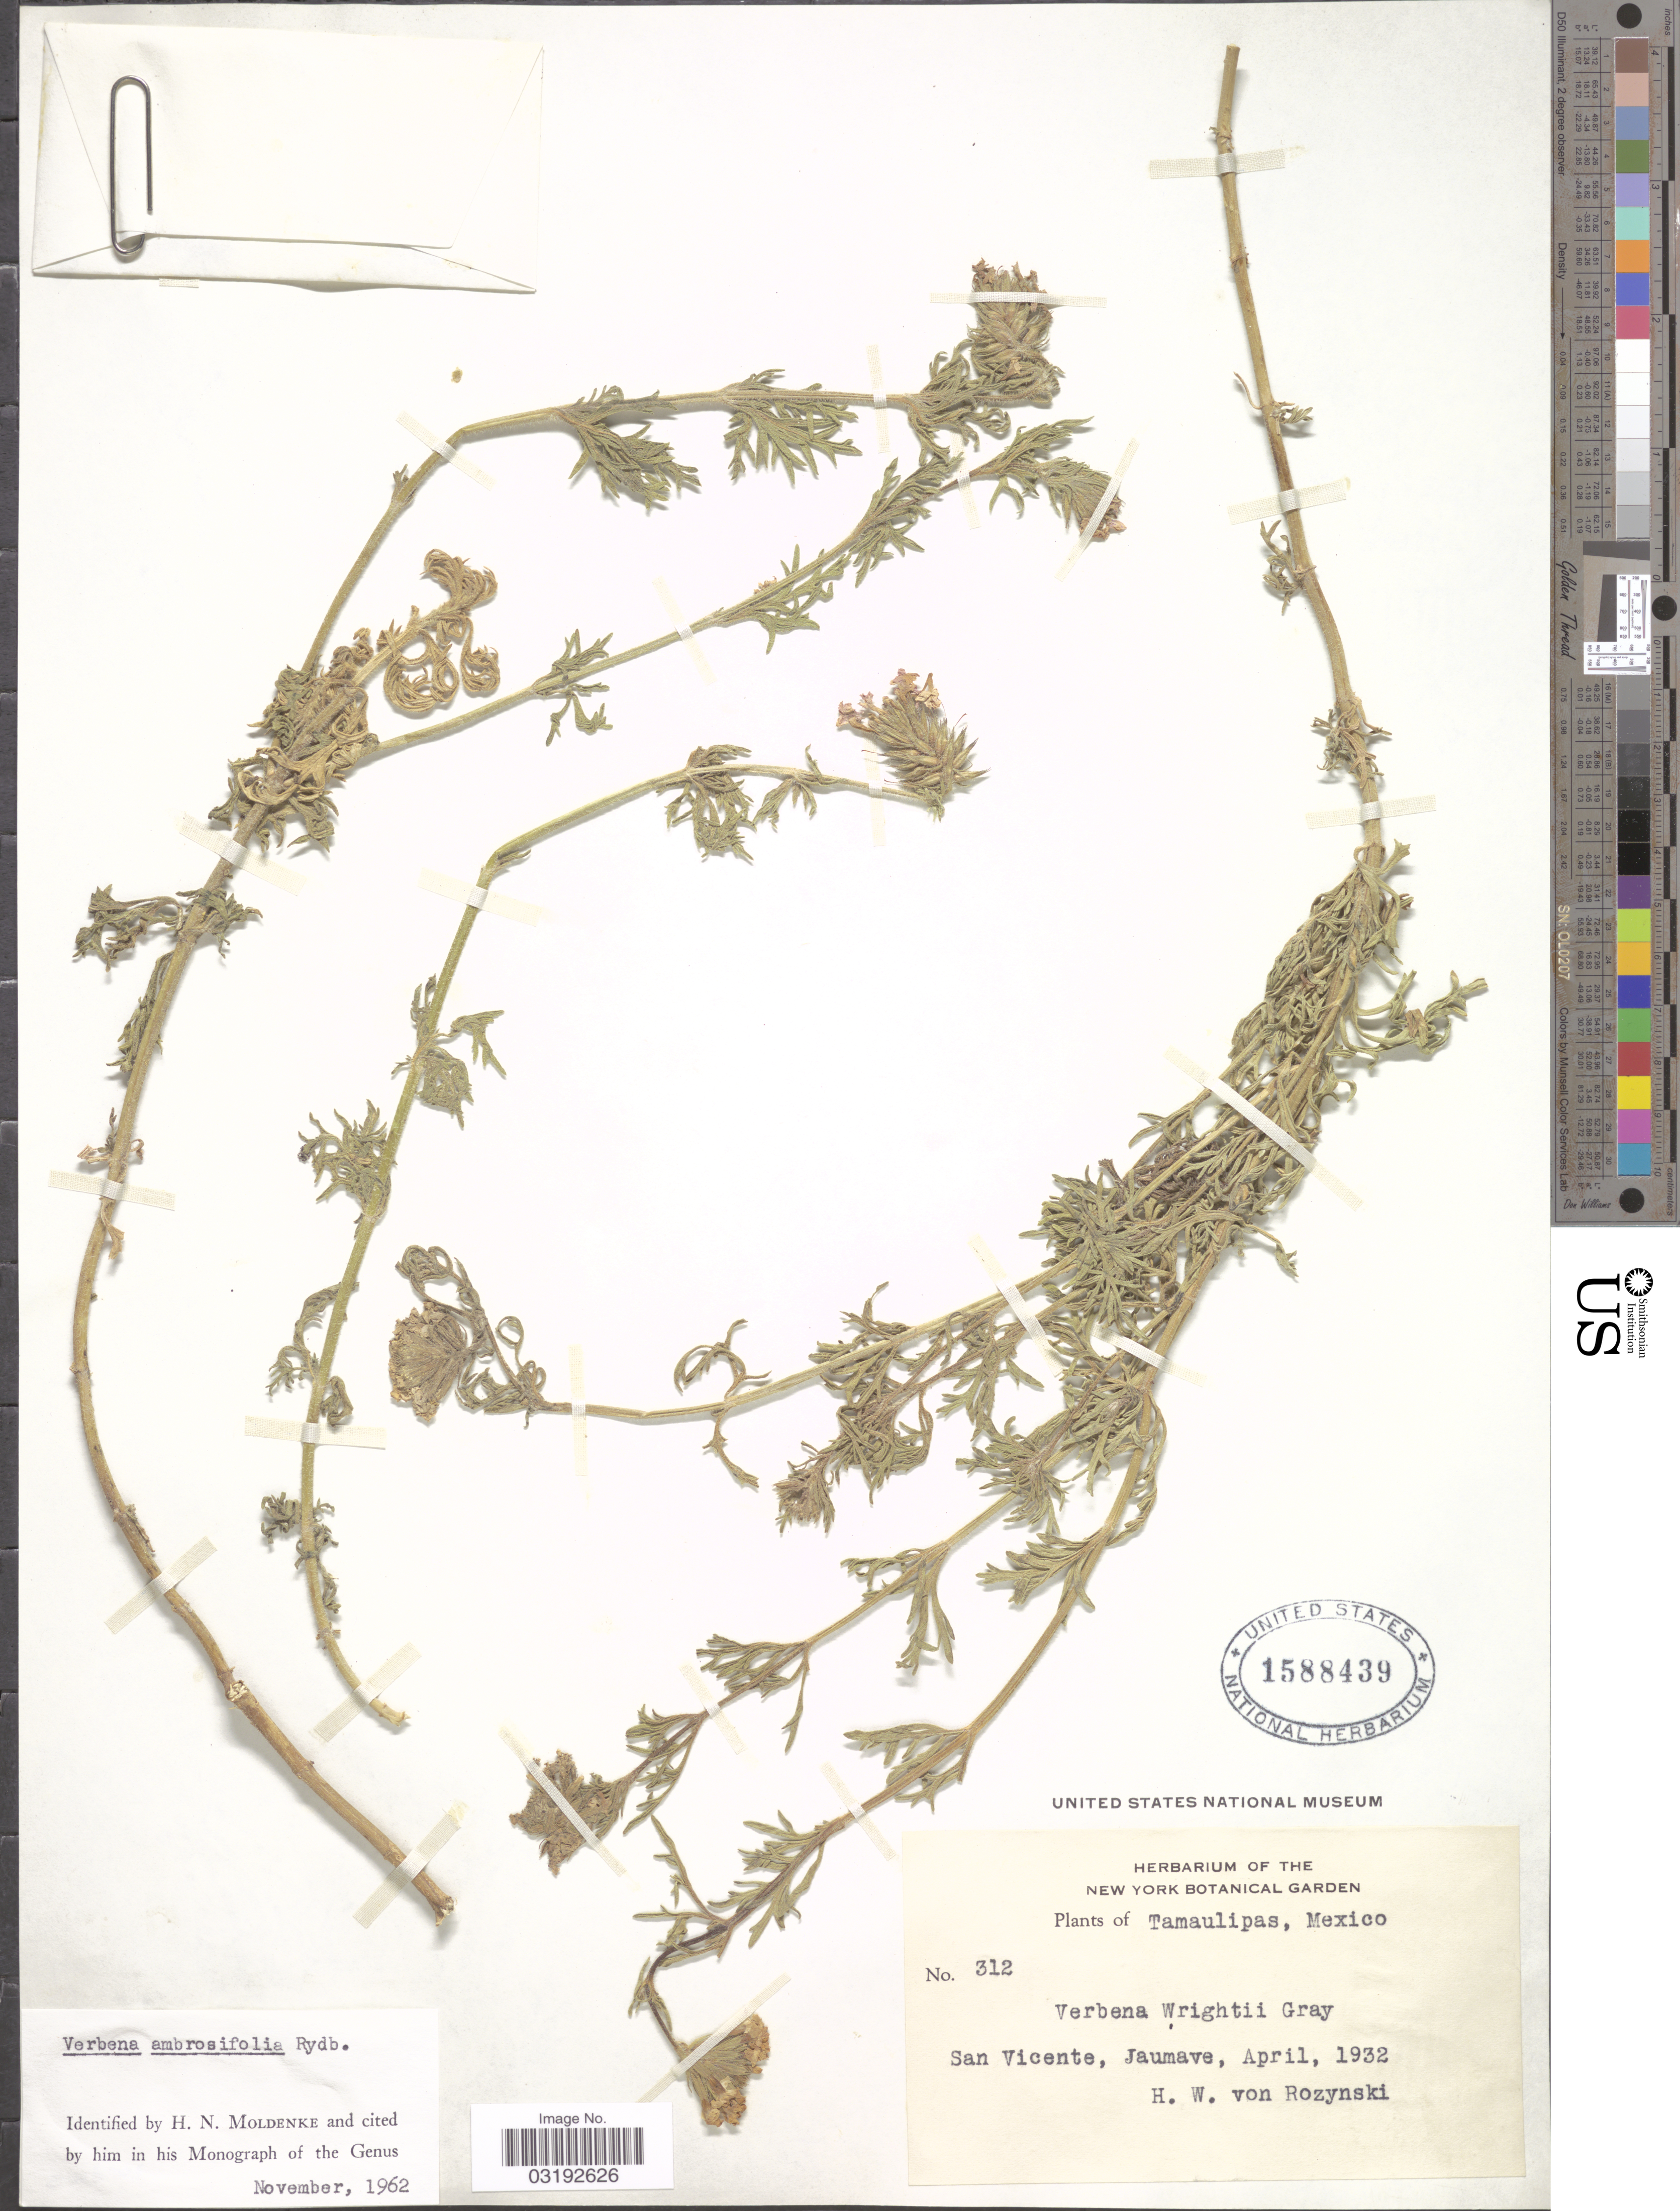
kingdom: Plantae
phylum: Tracheophyta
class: Magnoliopsida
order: Lamiales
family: Verbenaceae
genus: Verbena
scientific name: Verbena ambrosiifolia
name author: Rydb. ex Small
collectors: H. von Rozynski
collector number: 312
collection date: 1932-04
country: Mexico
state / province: Tamaulipas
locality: San Vicente, Jaumave.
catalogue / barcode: US 1588439